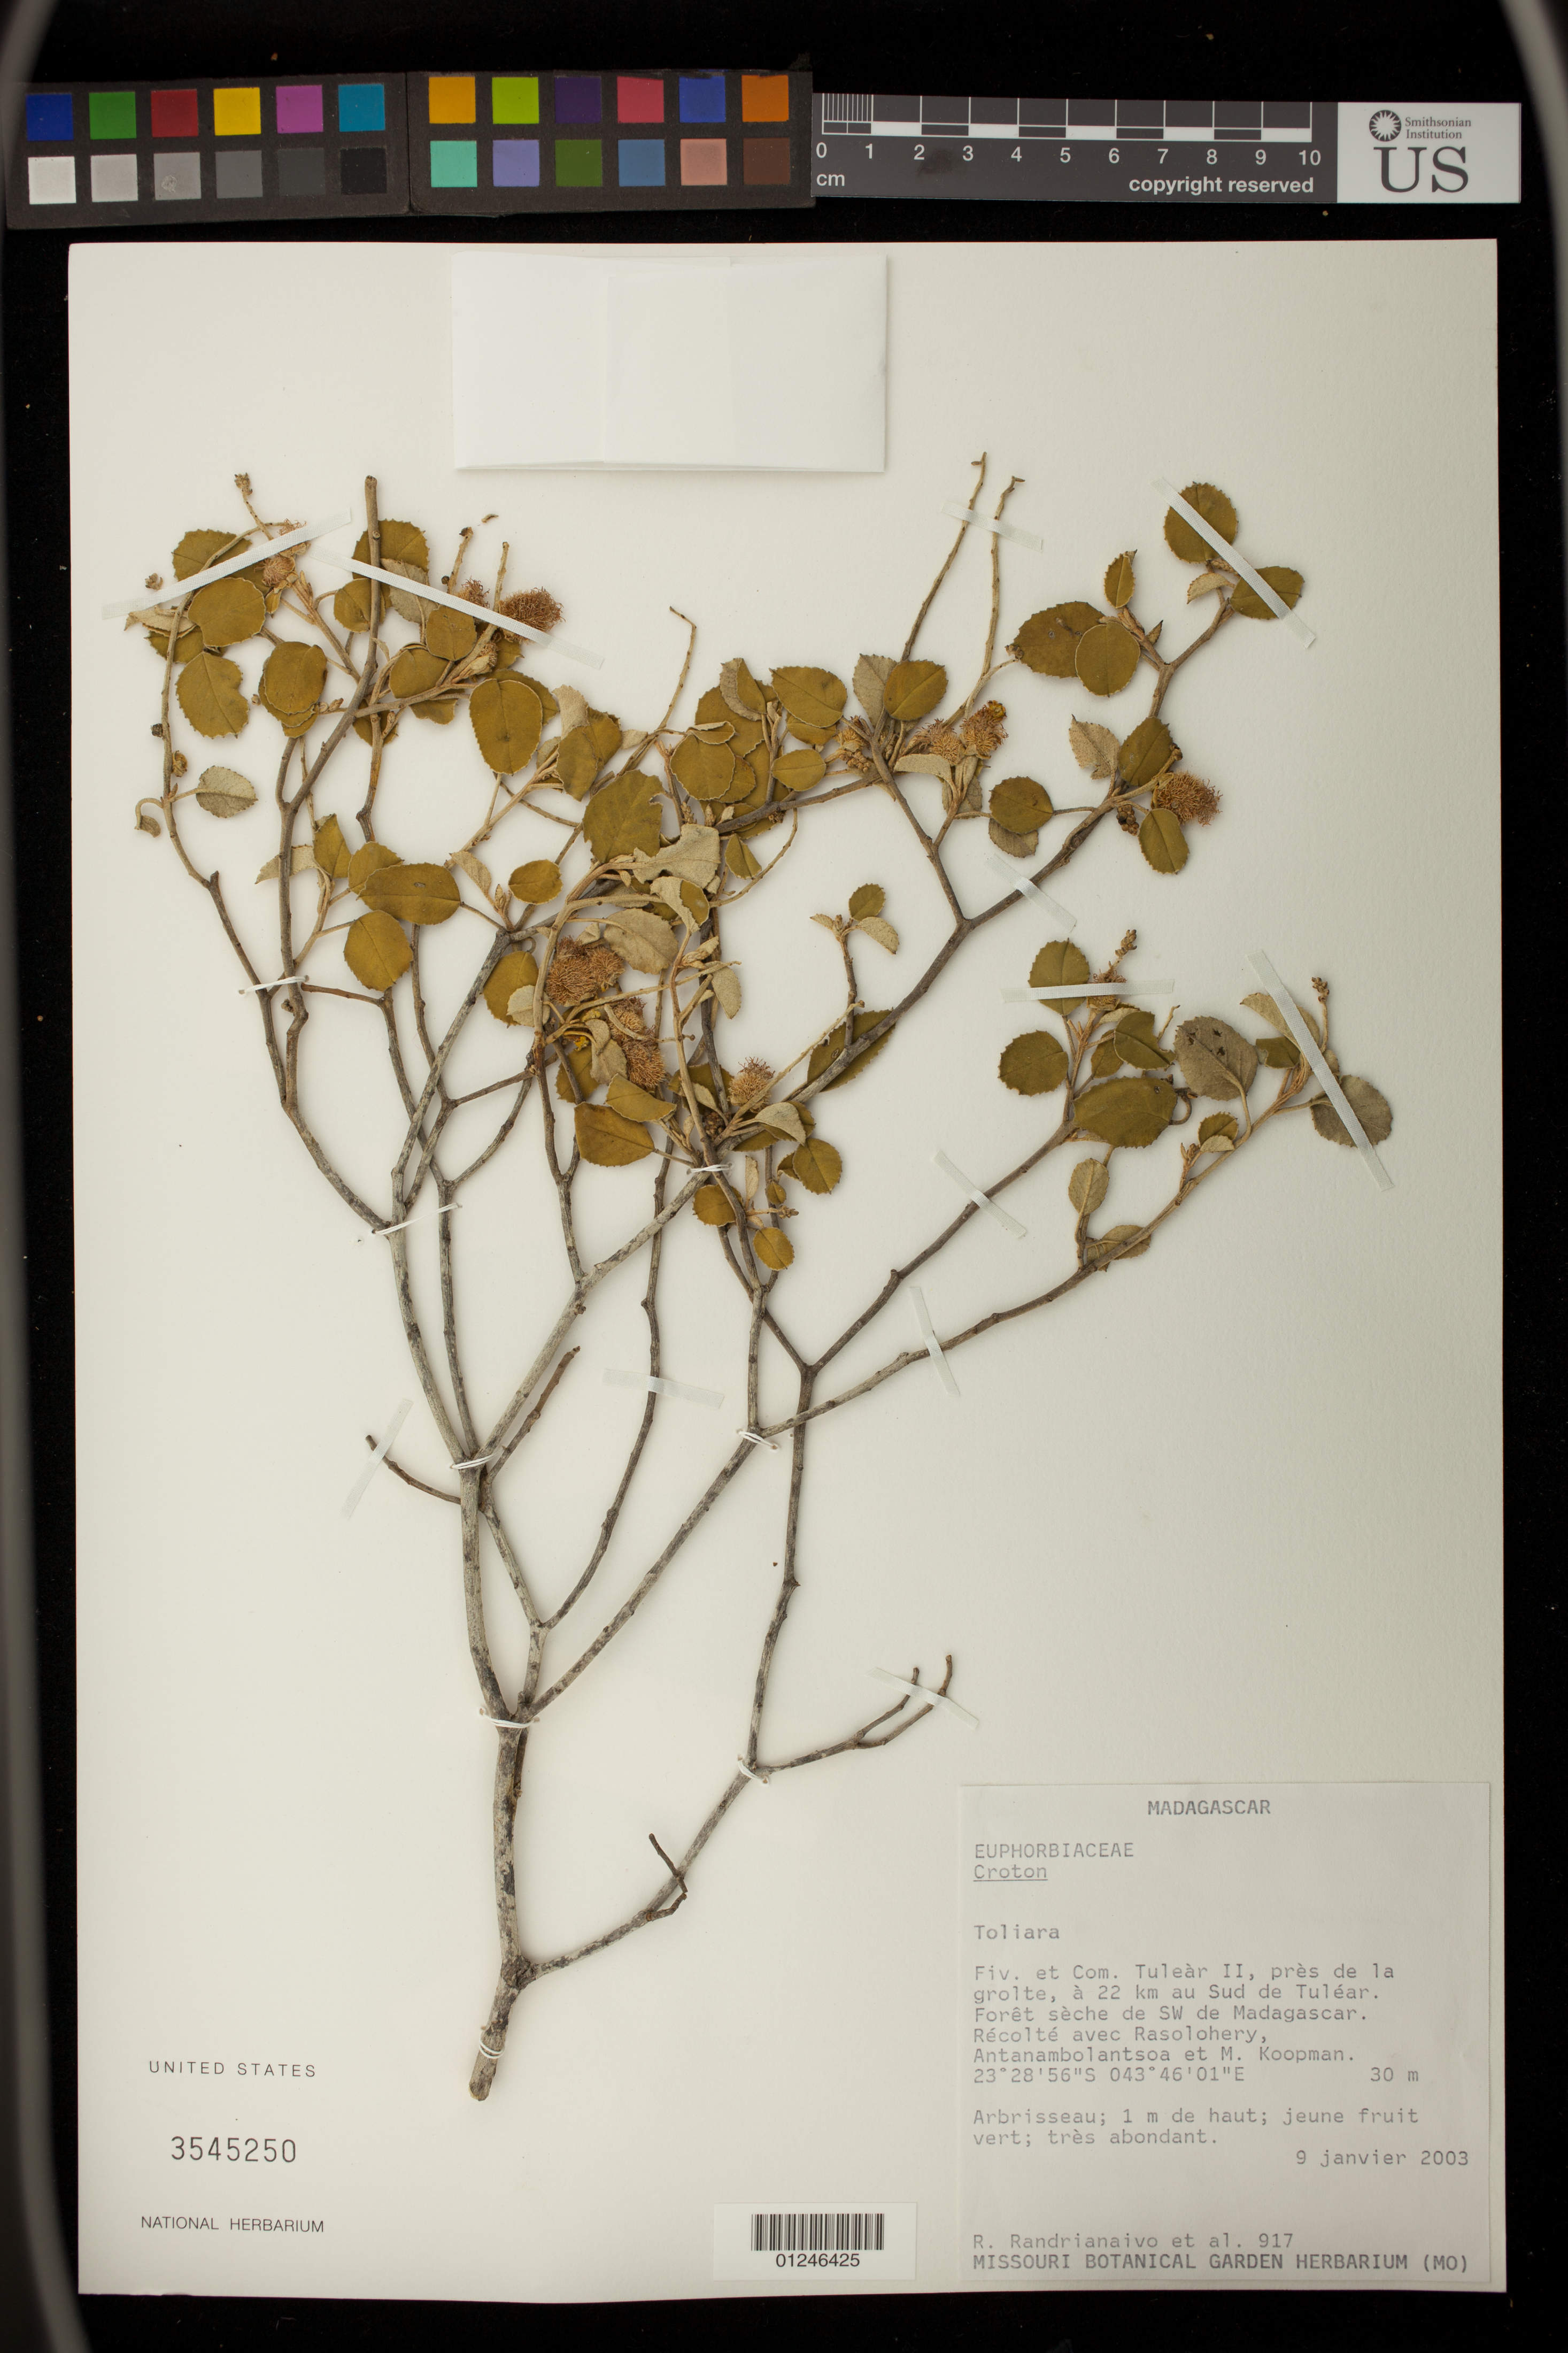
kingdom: Plantae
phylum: Tracheophyta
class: Magnoliopsida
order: Malpighiales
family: Euphorbiaceae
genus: Croton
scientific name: Croton cotoneaster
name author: Müll. Arg.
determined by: Berry, P. E., (WIS), University of Wisconsin - Madison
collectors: R. Randrianaivo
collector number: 917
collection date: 2003-01-09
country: Madagascar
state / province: Atsimo-Andrefana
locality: Toliara. Fiv. Et Com. Tulear , pres de la grolte, a 22 km au Sud de Tulear. Foret seche de SW de Madagascar. Recolte avec Rosolohery, Antanambolantsoa et M. Koopman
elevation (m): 30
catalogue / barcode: US 3545250